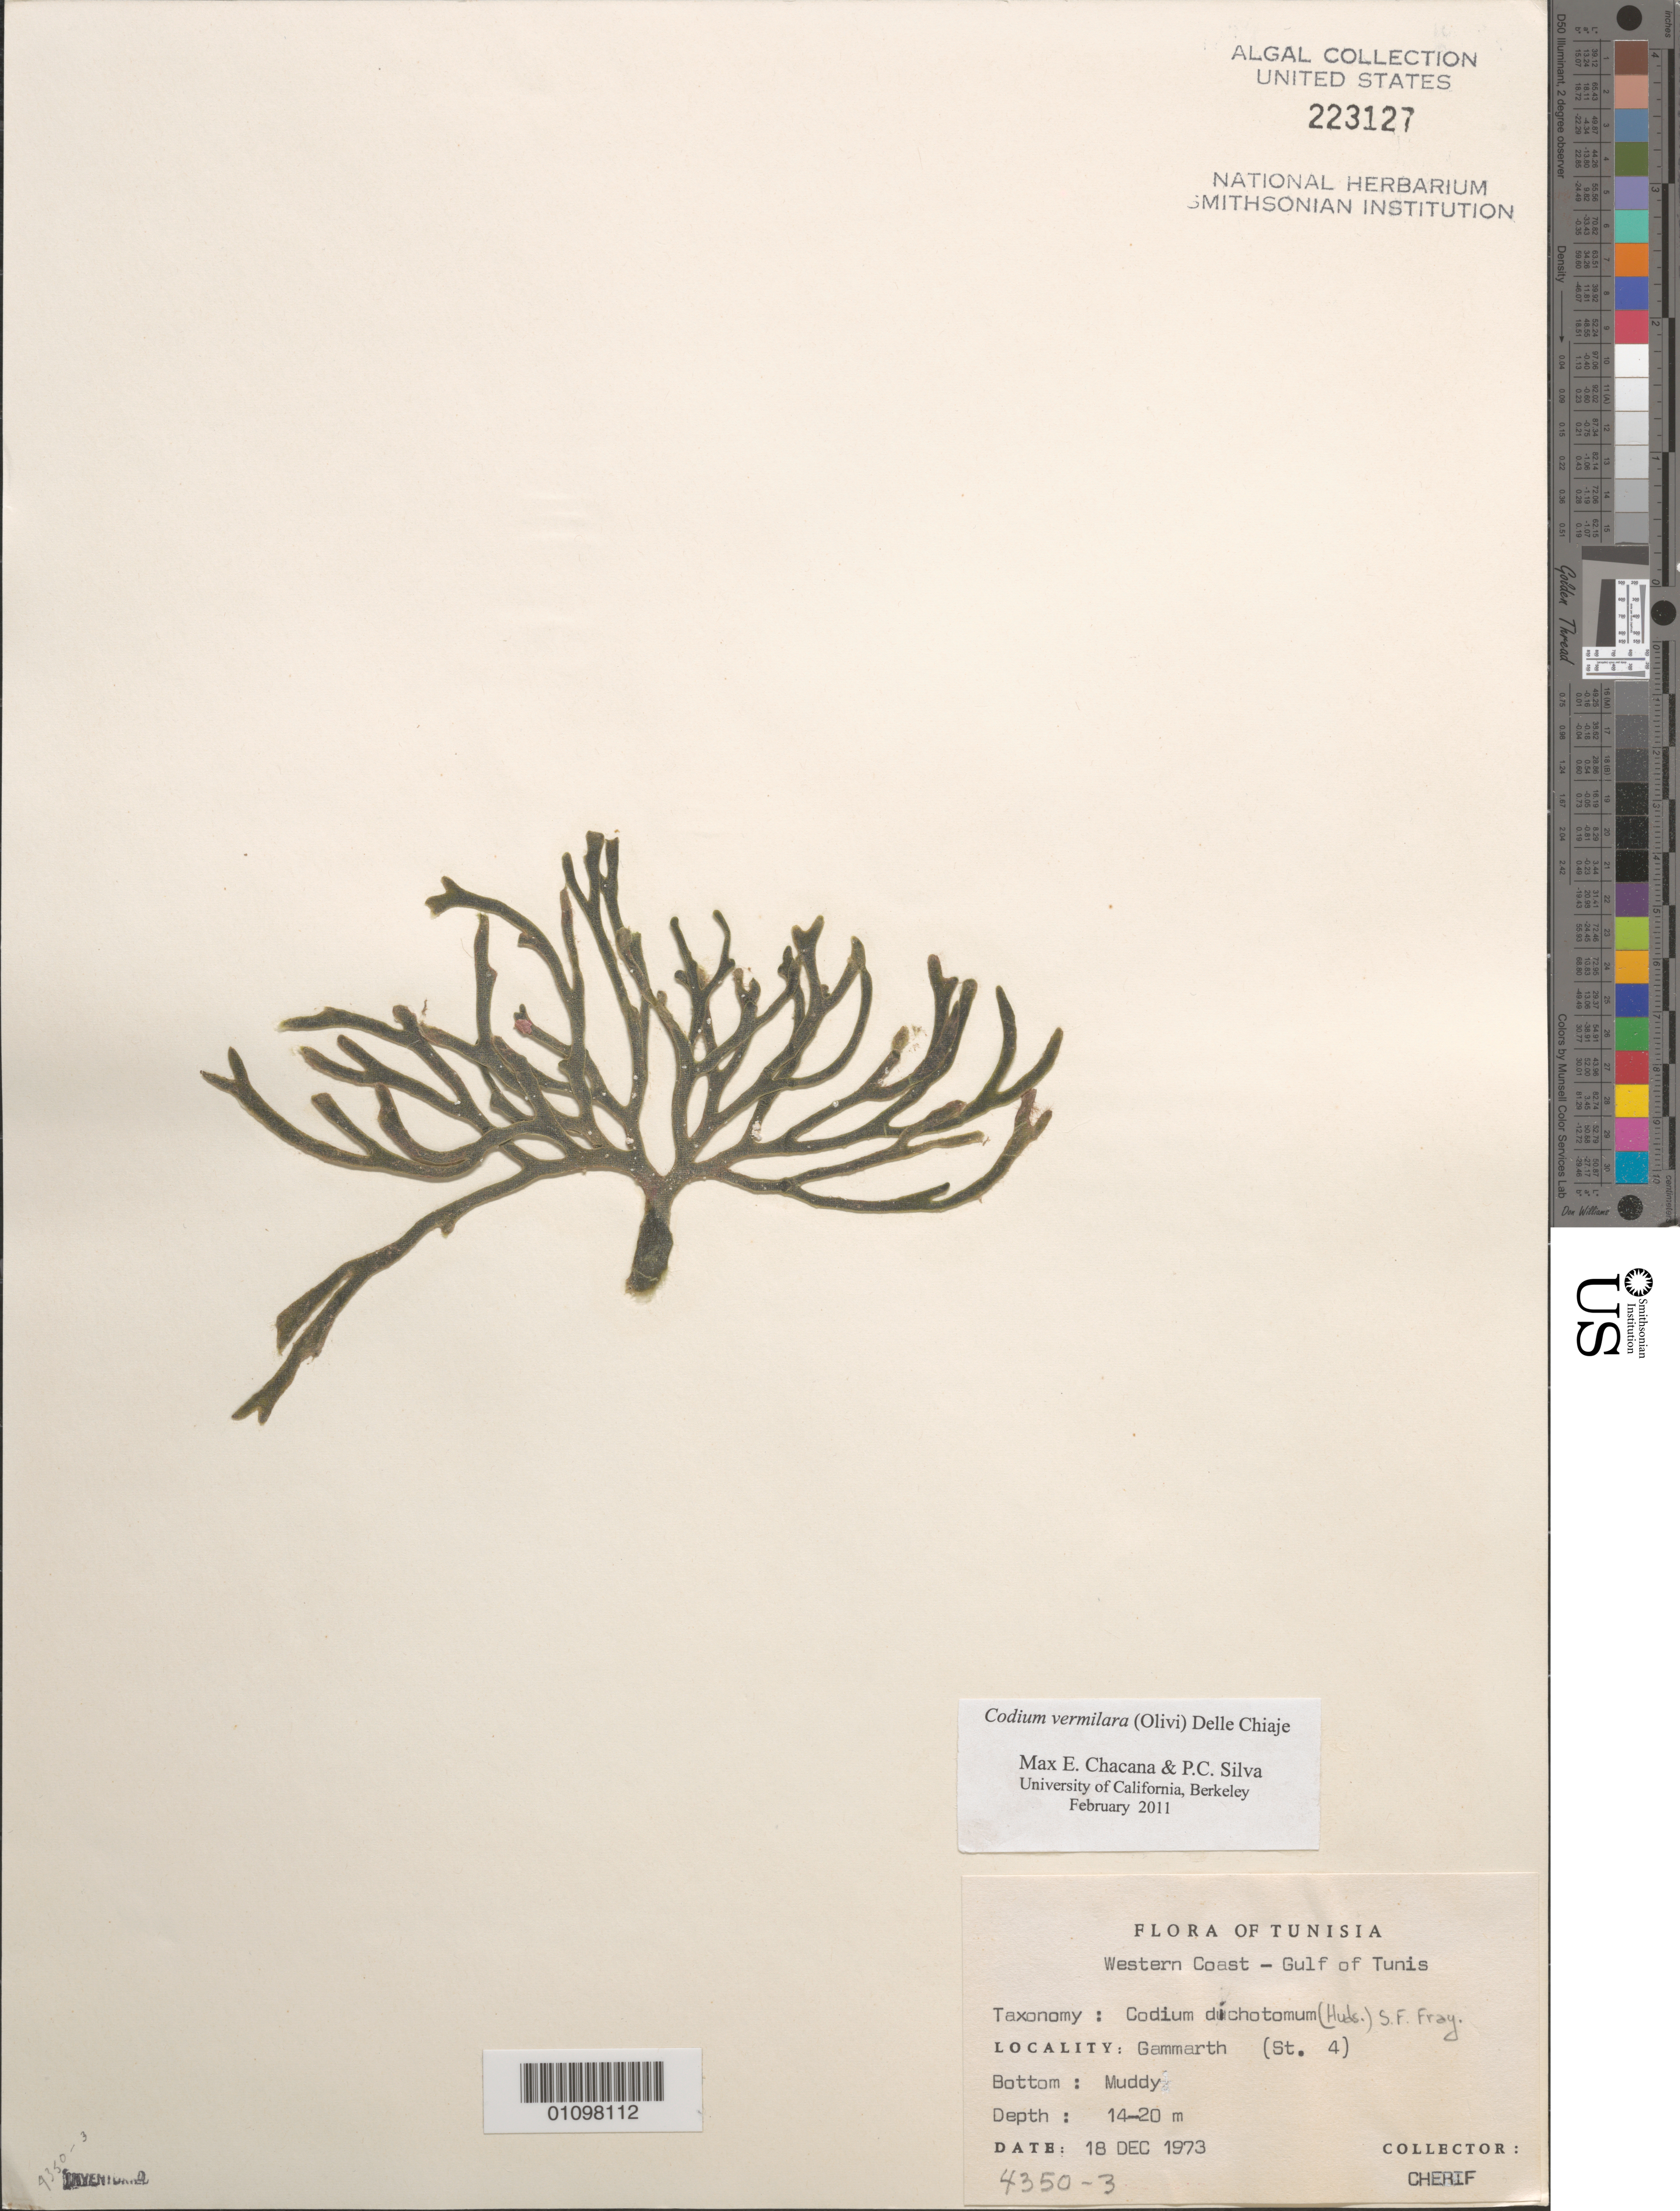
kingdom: Plantae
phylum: Chlorophyta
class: Ulvophyceae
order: Bryopsidales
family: Codiaceae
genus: Codium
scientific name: Codium vermilara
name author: (Olivi) Chiaje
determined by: Chacana, M. E.; Silva, P. C.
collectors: -. Cherif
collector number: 4350-3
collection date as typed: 18 Dec 1973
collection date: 1973-12-18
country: Tunisia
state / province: Tunis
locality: Gammarth (Station 4)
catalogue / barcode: US 223127